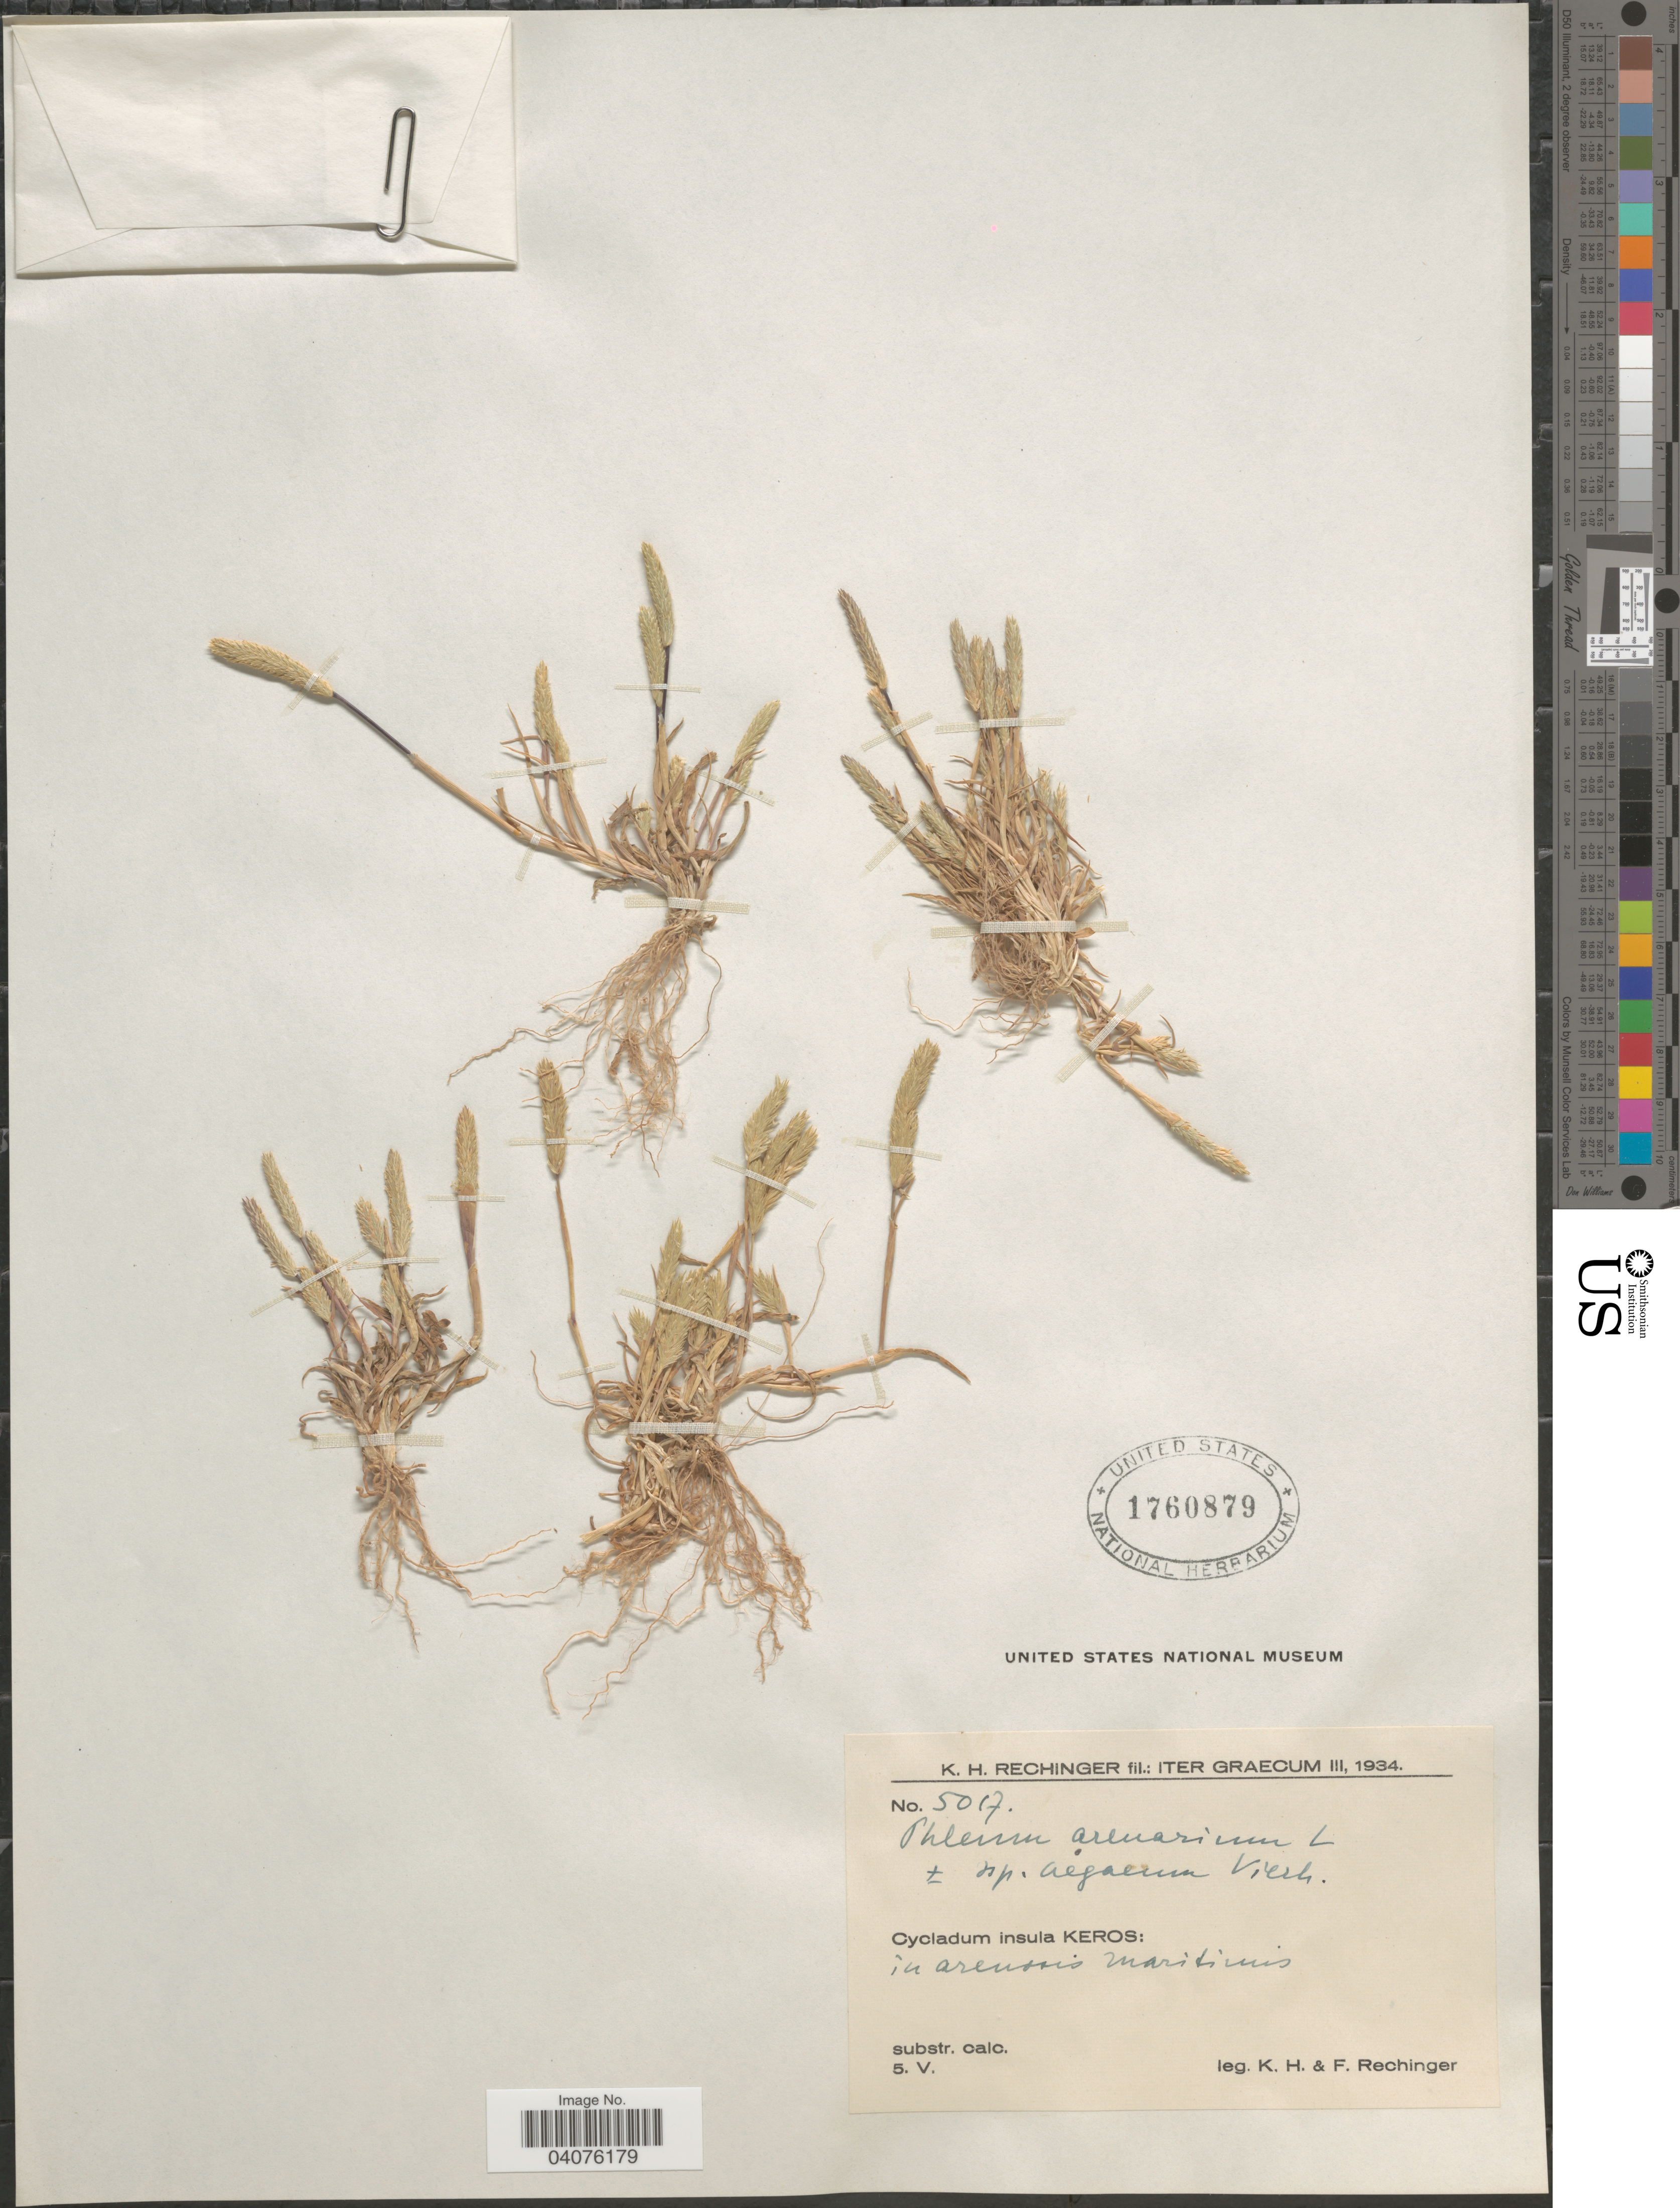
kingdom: Plantae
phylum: Tracheophyta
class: Liliopsida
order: Poales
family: Poaceae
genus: Phleum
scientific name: Phleum arenarium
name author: L.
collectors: K. H. Rechinger & F. Rechinger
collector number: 5017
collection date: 1934-05-05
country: Greece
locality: Iter Graecum III, 1934. Cycladum insula Keros: in arenosis maritimis.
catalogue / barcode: US 1760879